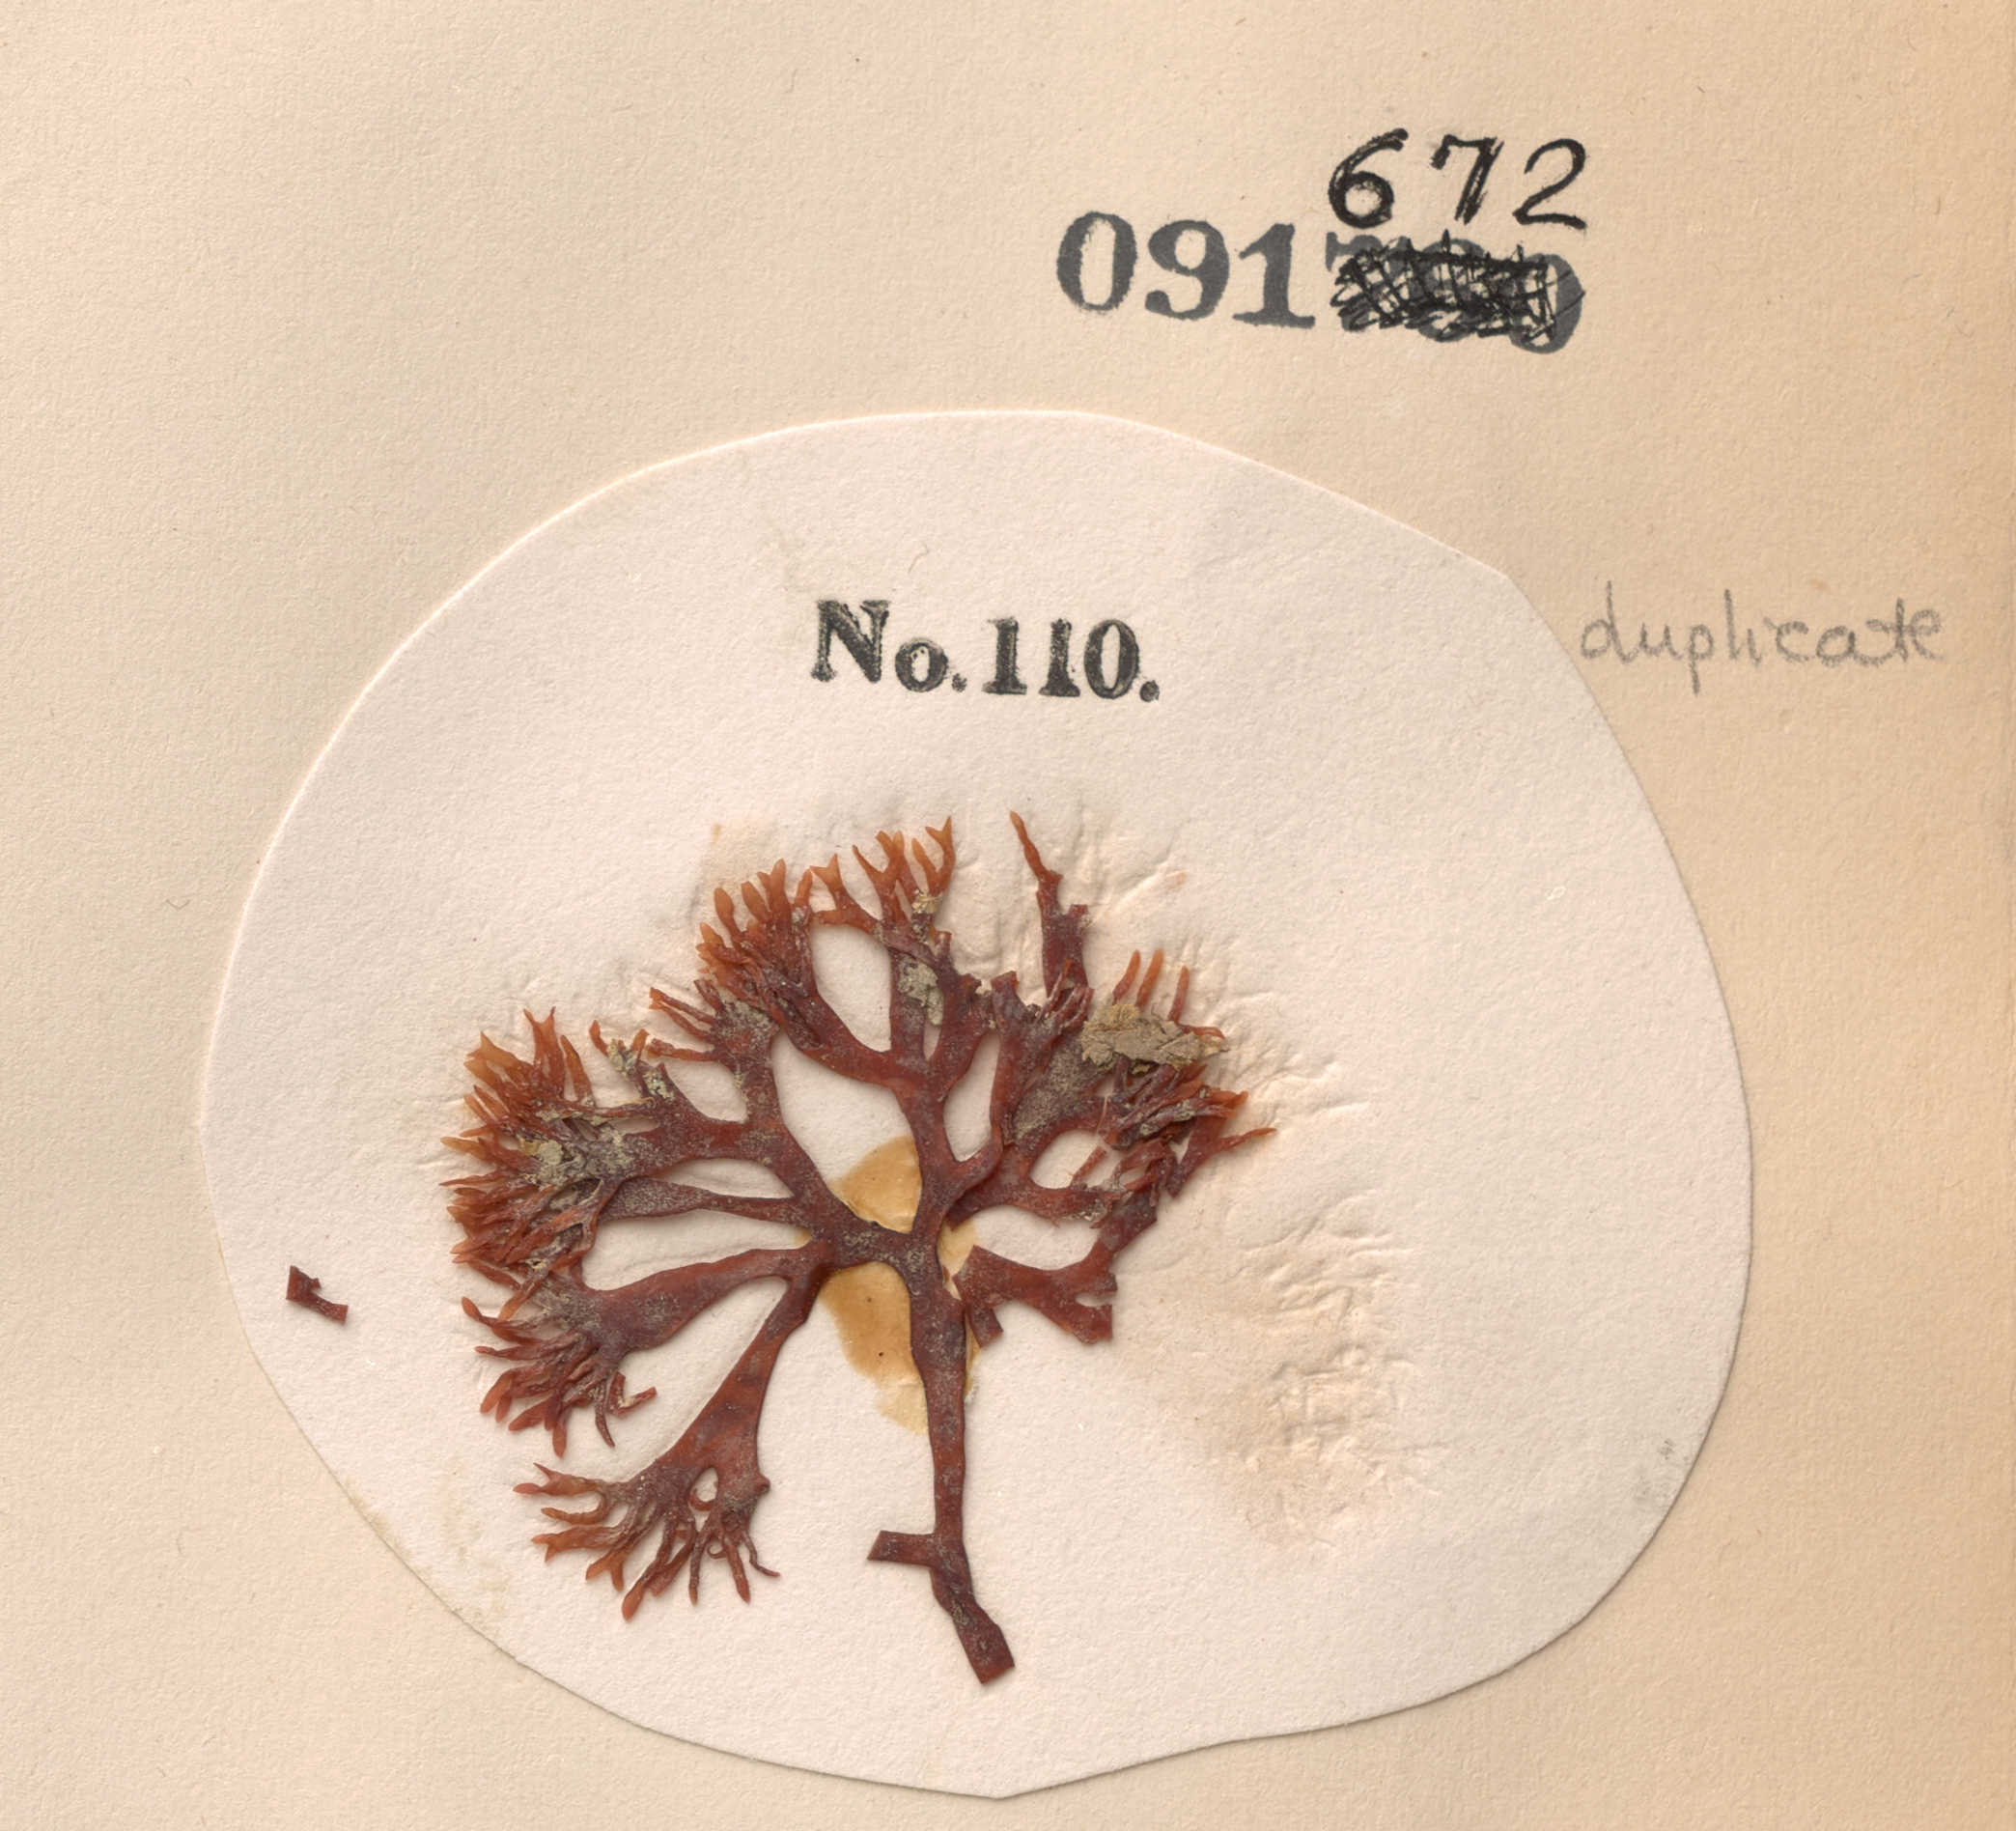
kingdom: Plantae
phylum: Rhodophyta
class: Florideophyceae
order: Gigartinales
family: Gigartinaceae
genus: Chondrus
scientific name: Chondrus crispus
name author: Stackh.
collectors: C. Durant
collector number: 110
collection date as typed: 1850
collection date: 1850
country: United States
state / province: New York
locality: New York Sound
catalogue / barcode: US 91672